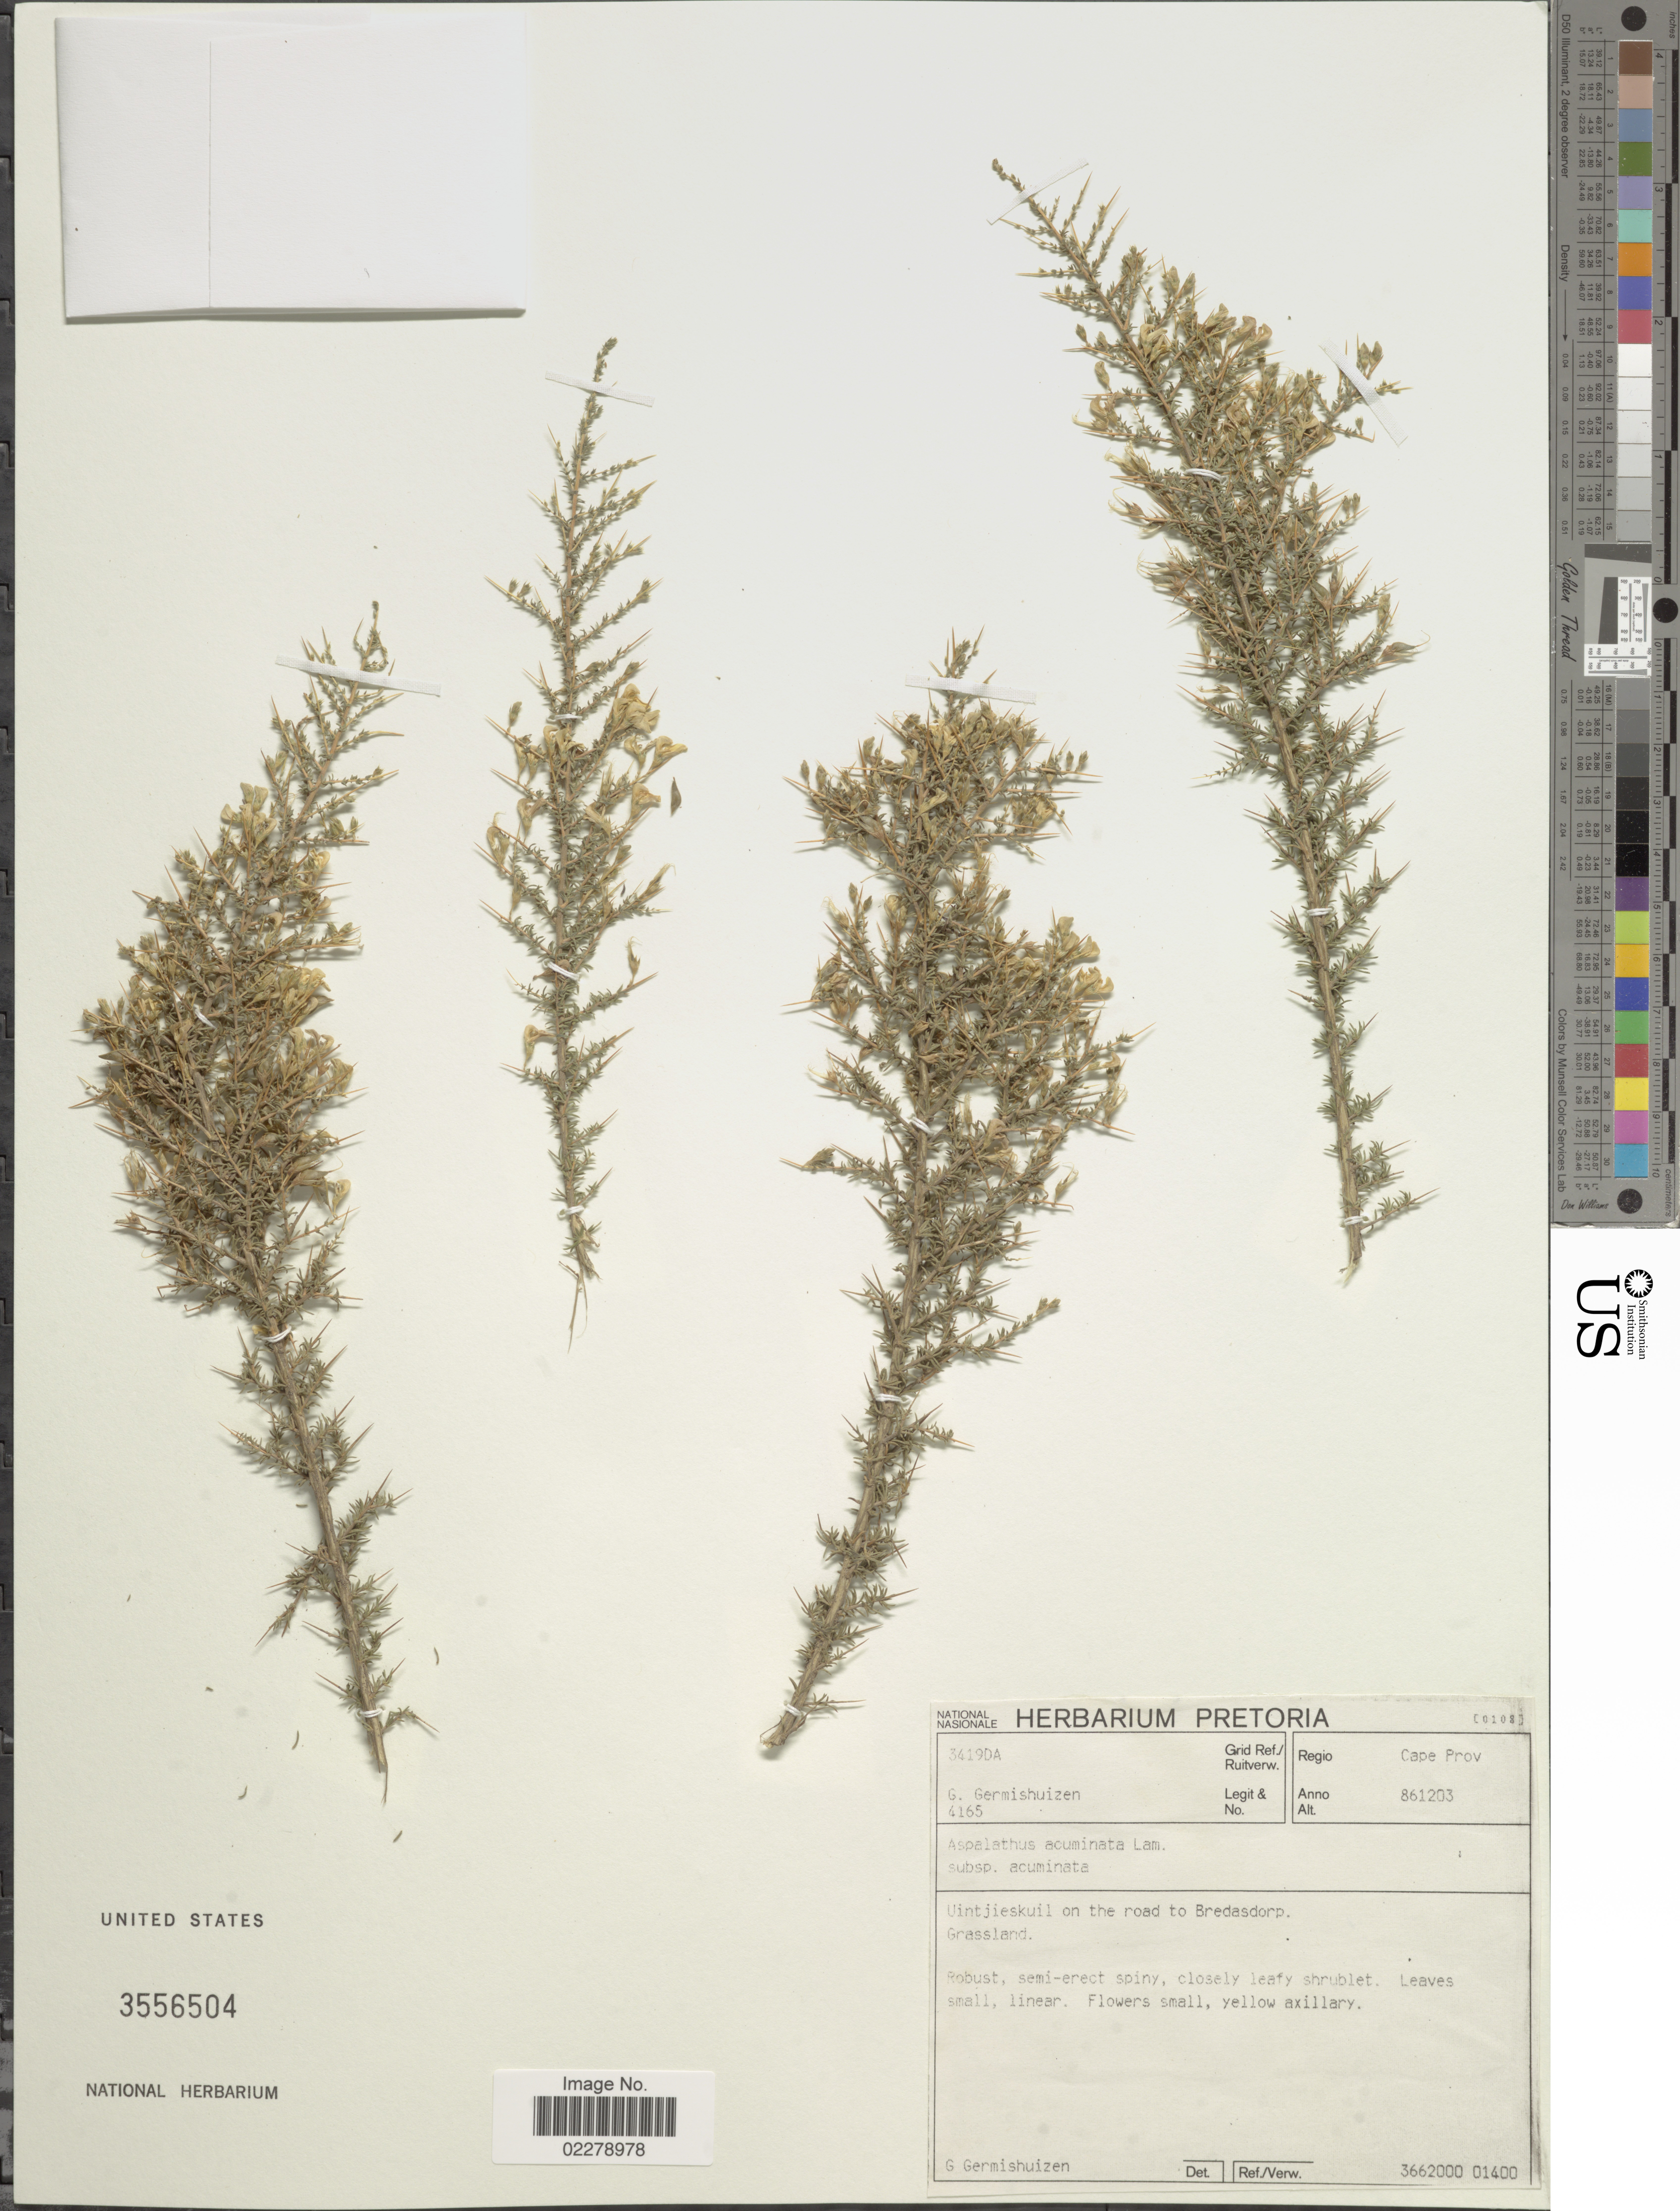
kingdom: Plantae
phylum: Tracheophyta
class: Magnoliopsida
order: Fabales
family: Fabaceae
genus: Aspalathus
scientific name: Aspalathus acuminata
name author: Lam.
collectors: G. Germishuizen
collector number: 4165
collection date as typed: Transcribed d/m/y: 3/12/86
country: South Africa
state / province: Western Cape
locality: Uintjieskuil on the road to Bredasdorp. Grassland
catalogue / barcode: US 3556504